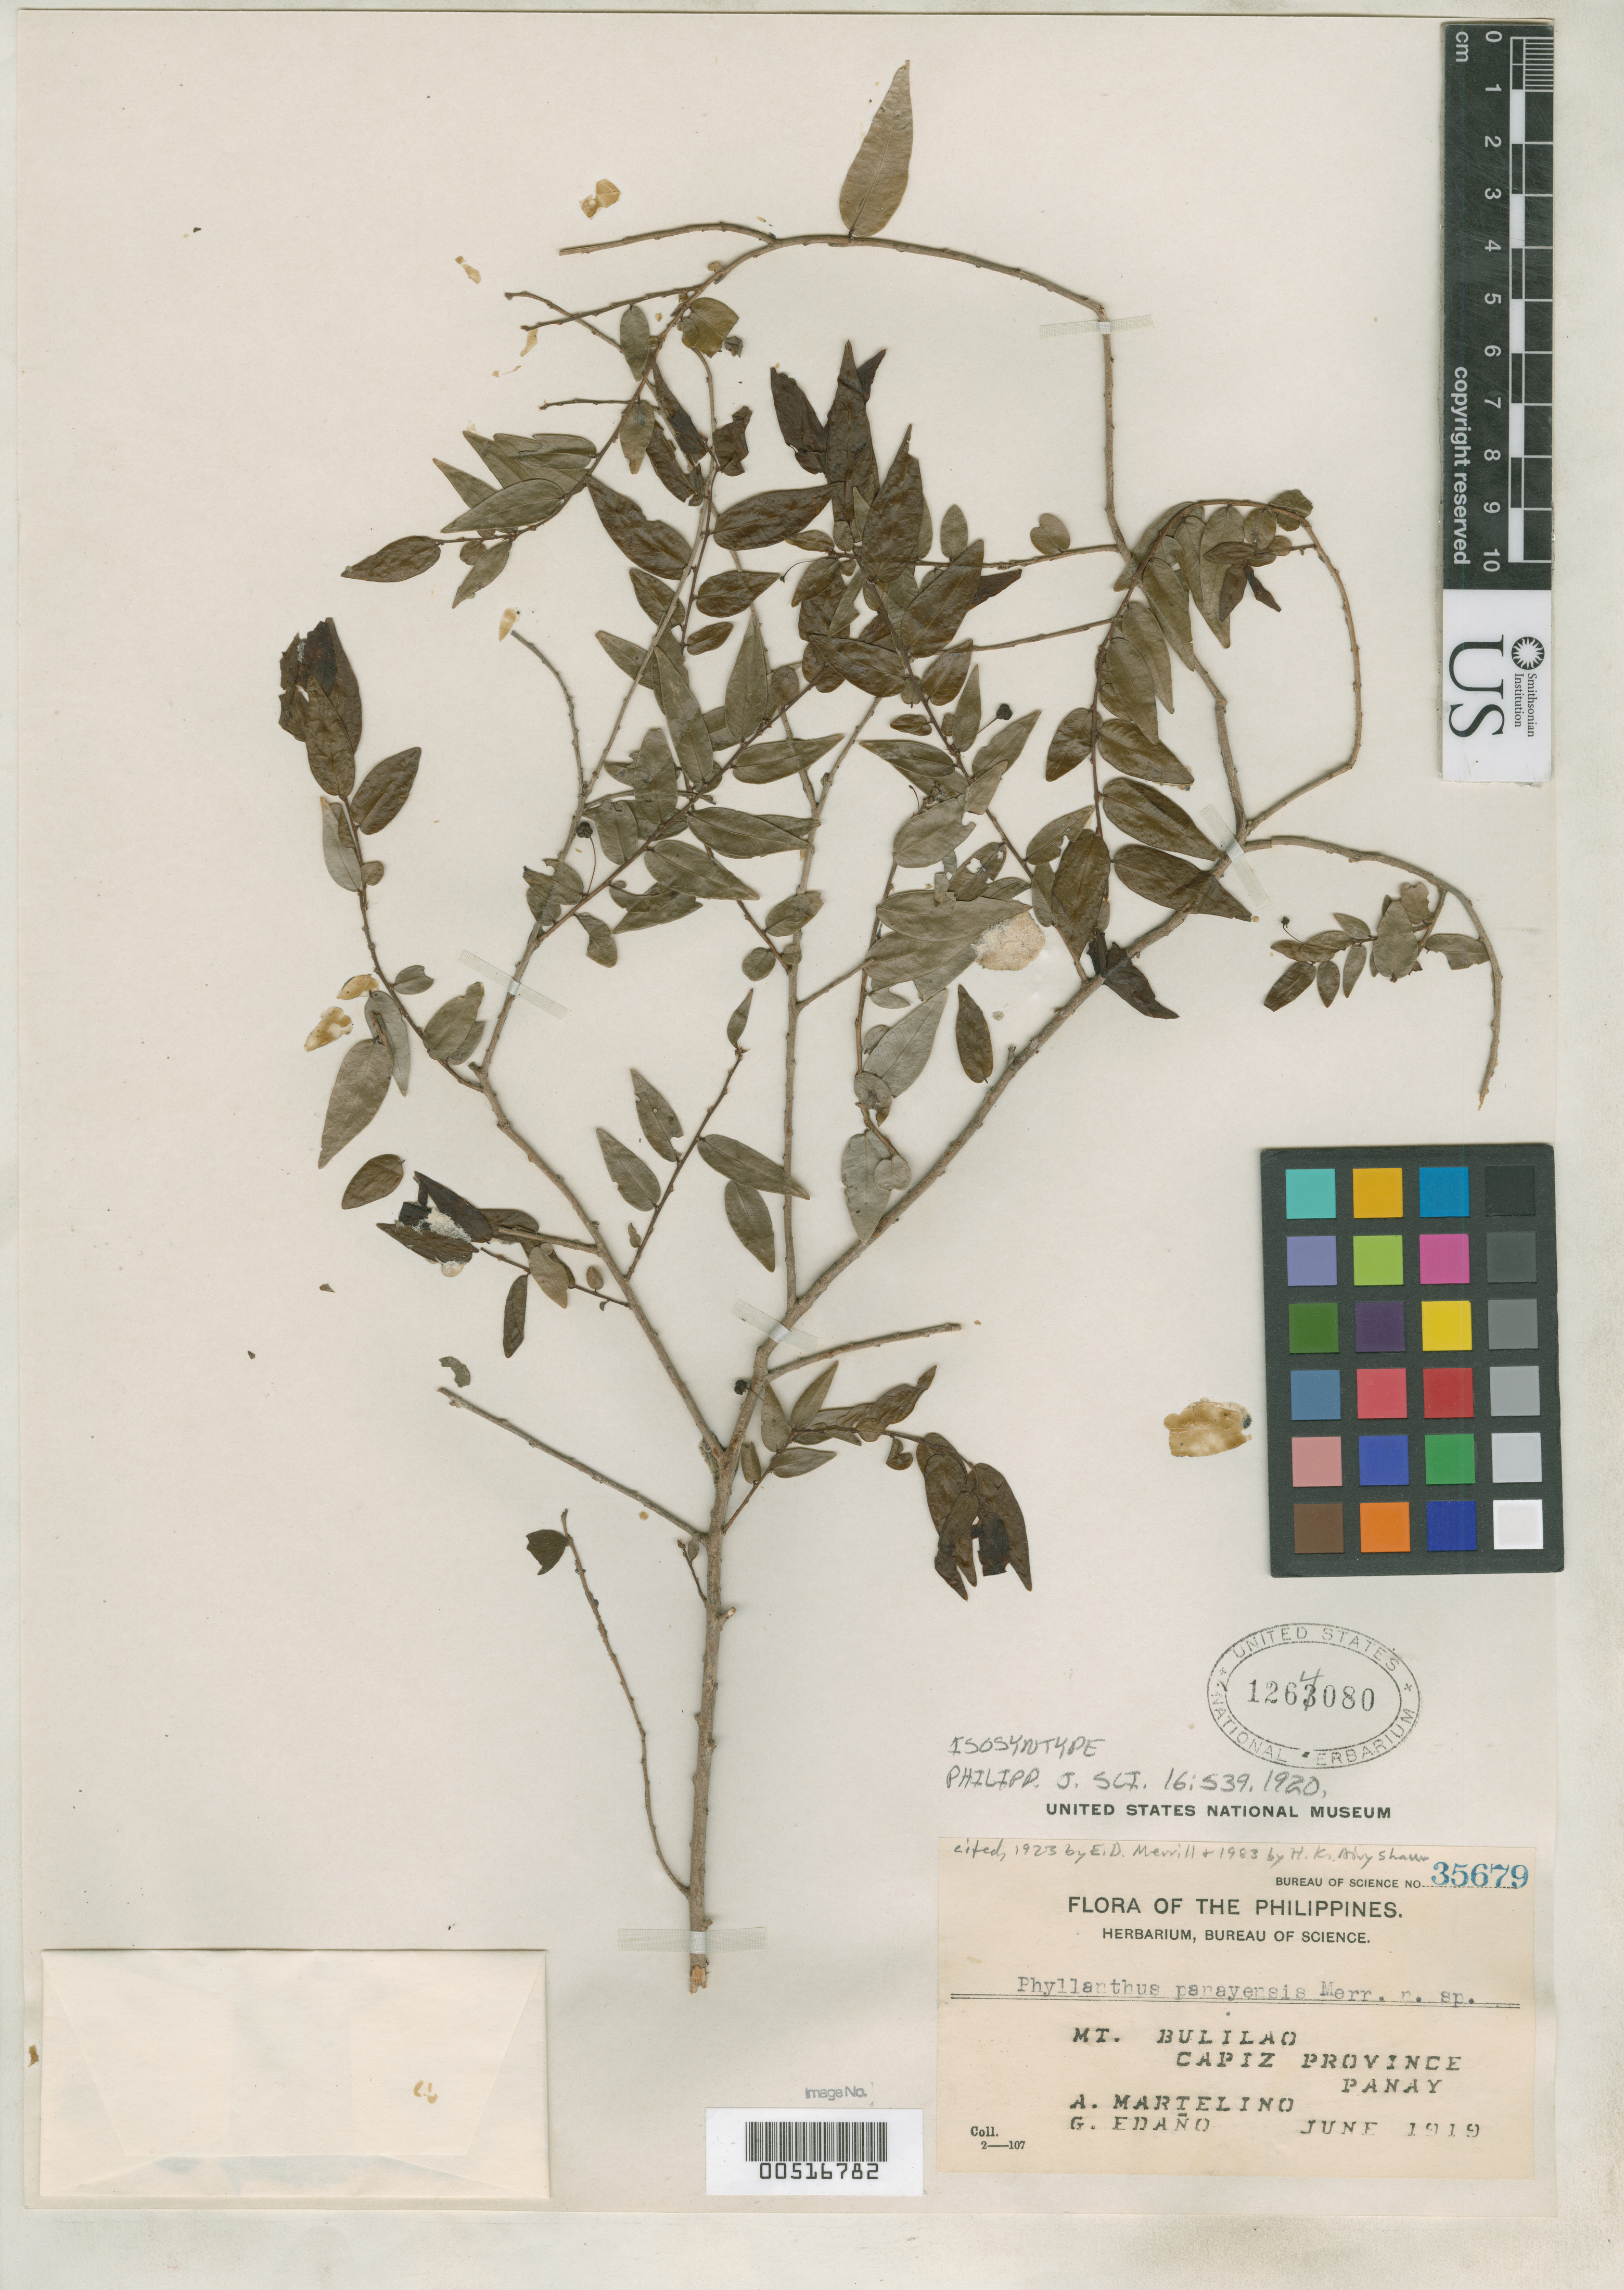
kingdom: Plantae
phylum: Tracheophyta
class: Magnoliopsida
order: Malpighiales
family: Phyllanthaceae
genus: Phyllanthus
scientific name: Phyllanthus panayensis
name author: Merr.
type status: Isosyntype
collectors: A. Martelino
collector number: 35679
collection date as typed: Jun 1919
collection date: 1919-06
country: Philippines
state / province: Western Visayas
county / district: Capiz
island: Panay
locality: Mt. Bulilao.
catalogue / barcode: US 1264080